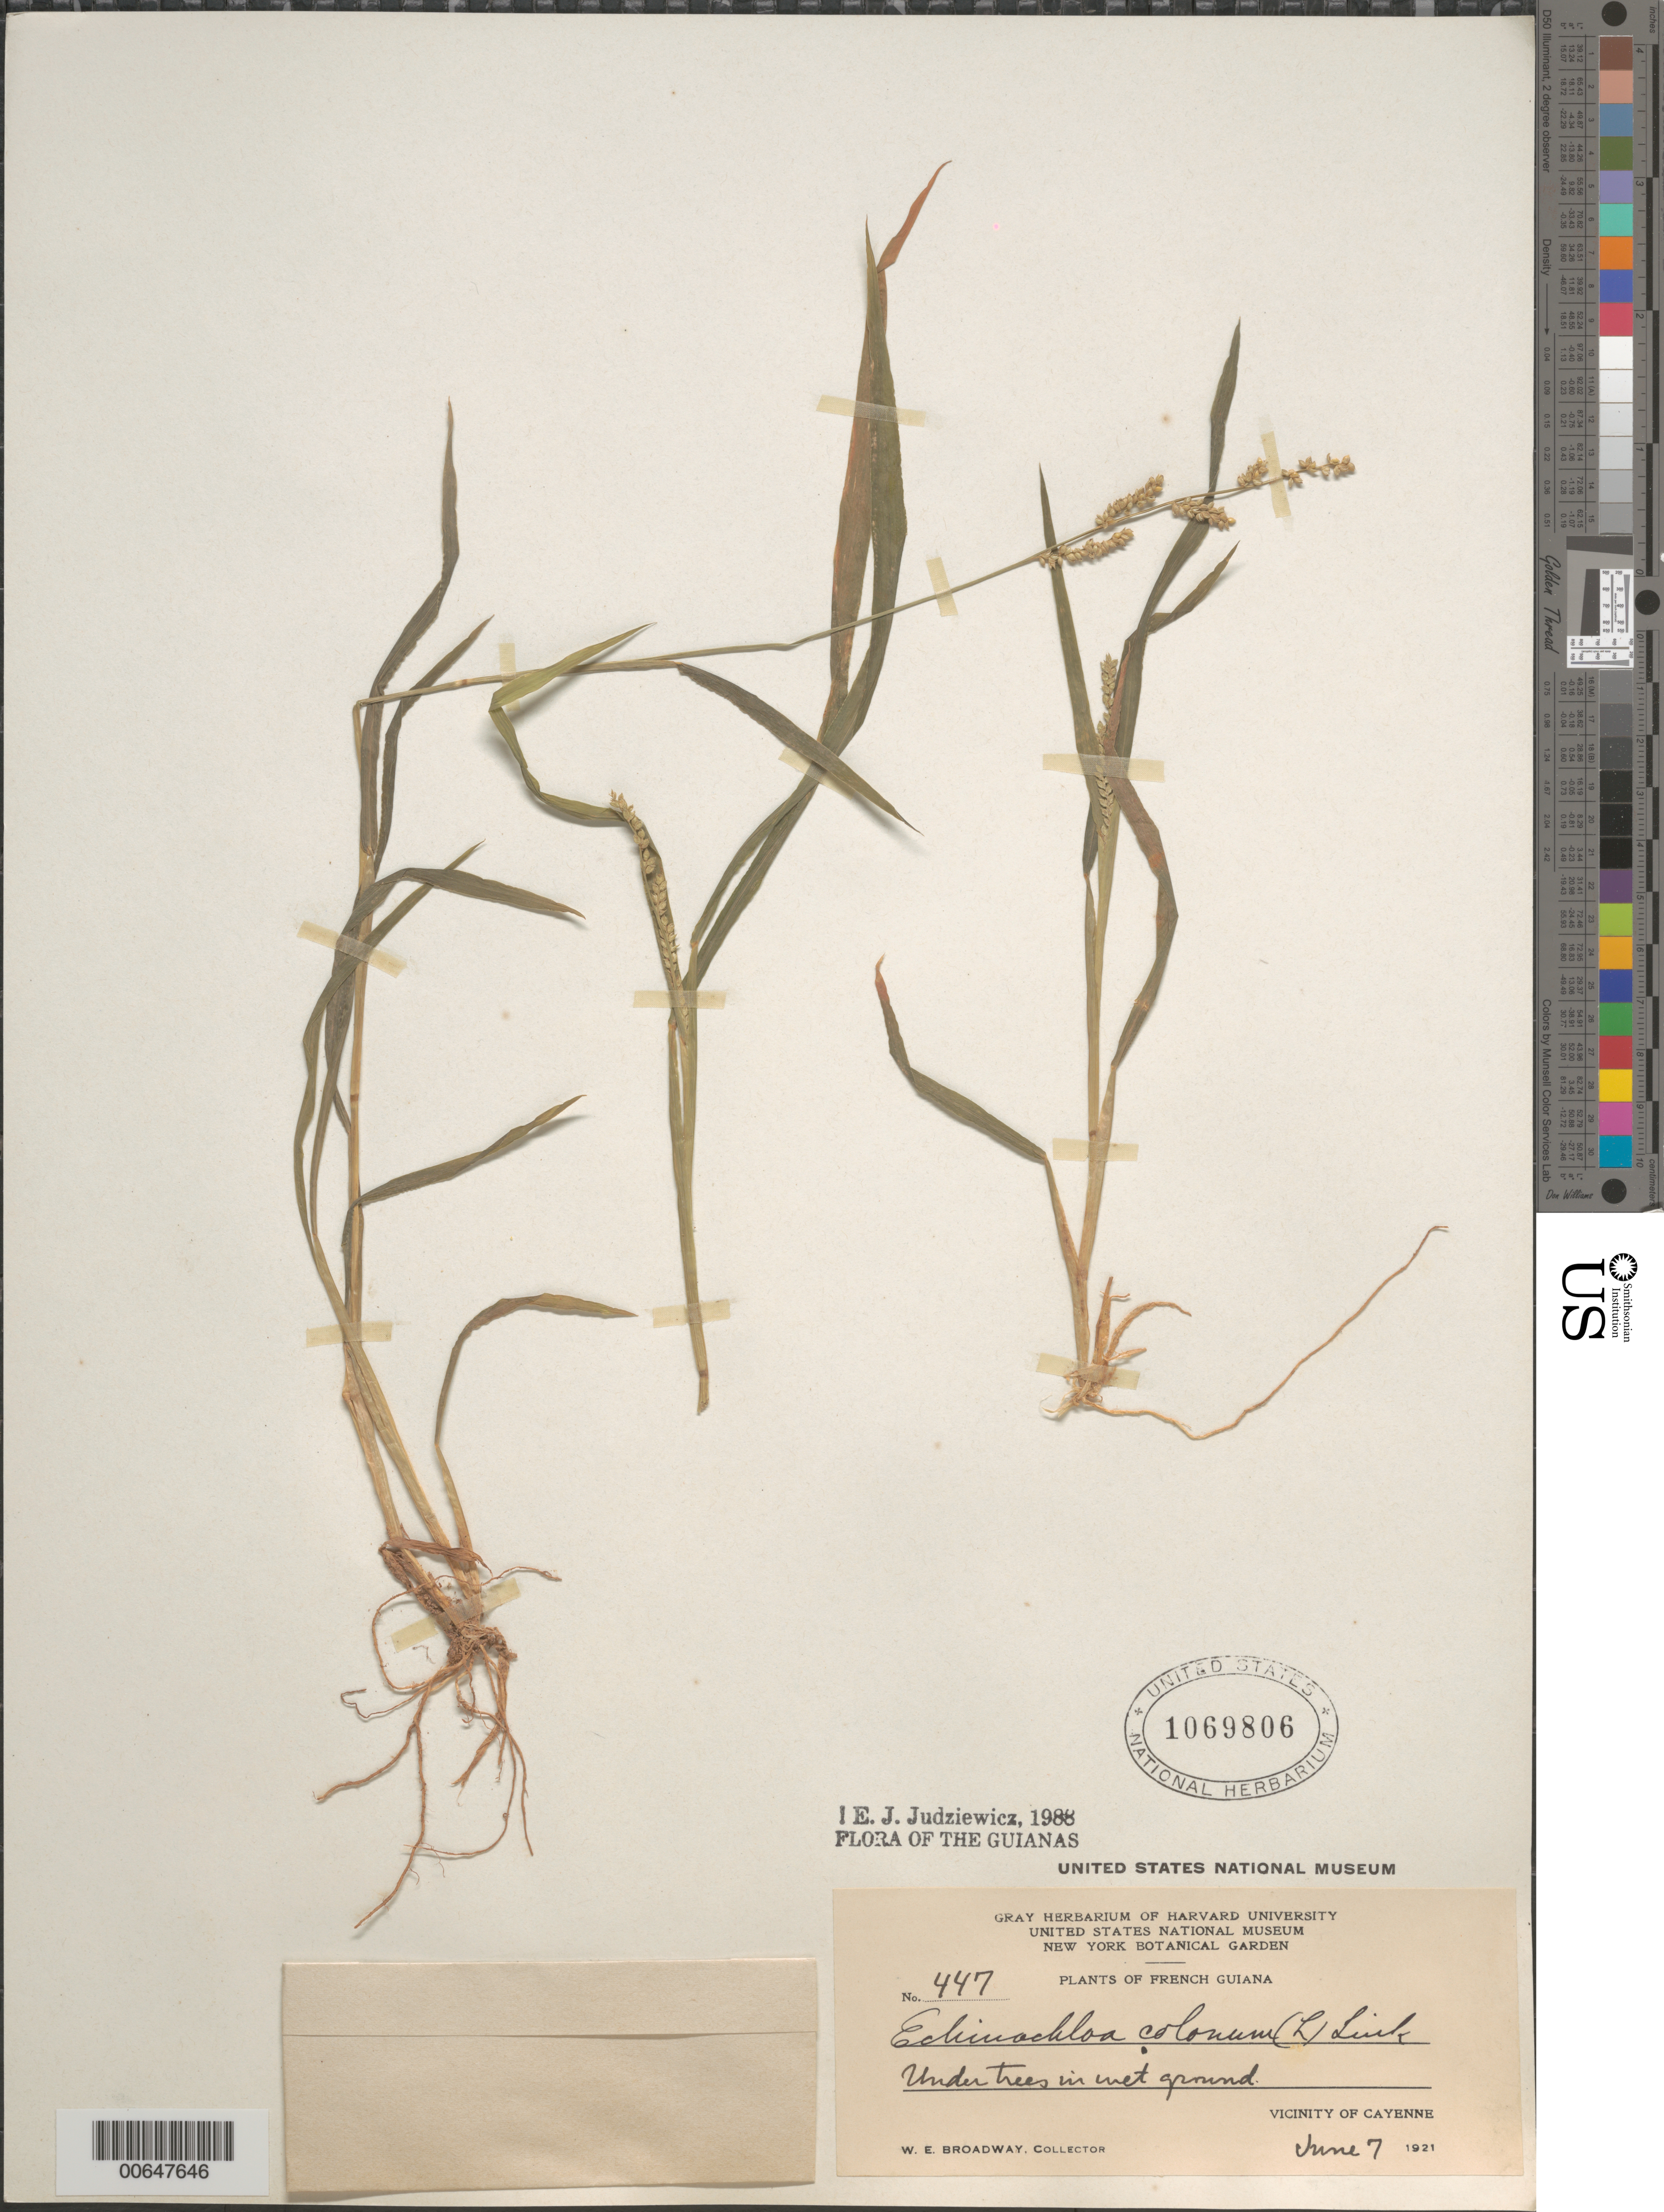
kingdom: Plantae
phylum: Tracheophyta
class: Liliopsida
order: Poales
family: Poaceae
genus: Echinochloa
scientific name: Echinochloa colona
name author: (L.) Link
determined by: Judziewicz, E. J.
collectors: W. E. Broadway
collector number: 447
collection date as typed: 7-Jun-21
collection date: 1921-06-07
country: French Guiana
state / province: Cayenne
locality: Cayenne, vic.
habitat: Under trees in wet ground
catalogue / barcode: US 1069806